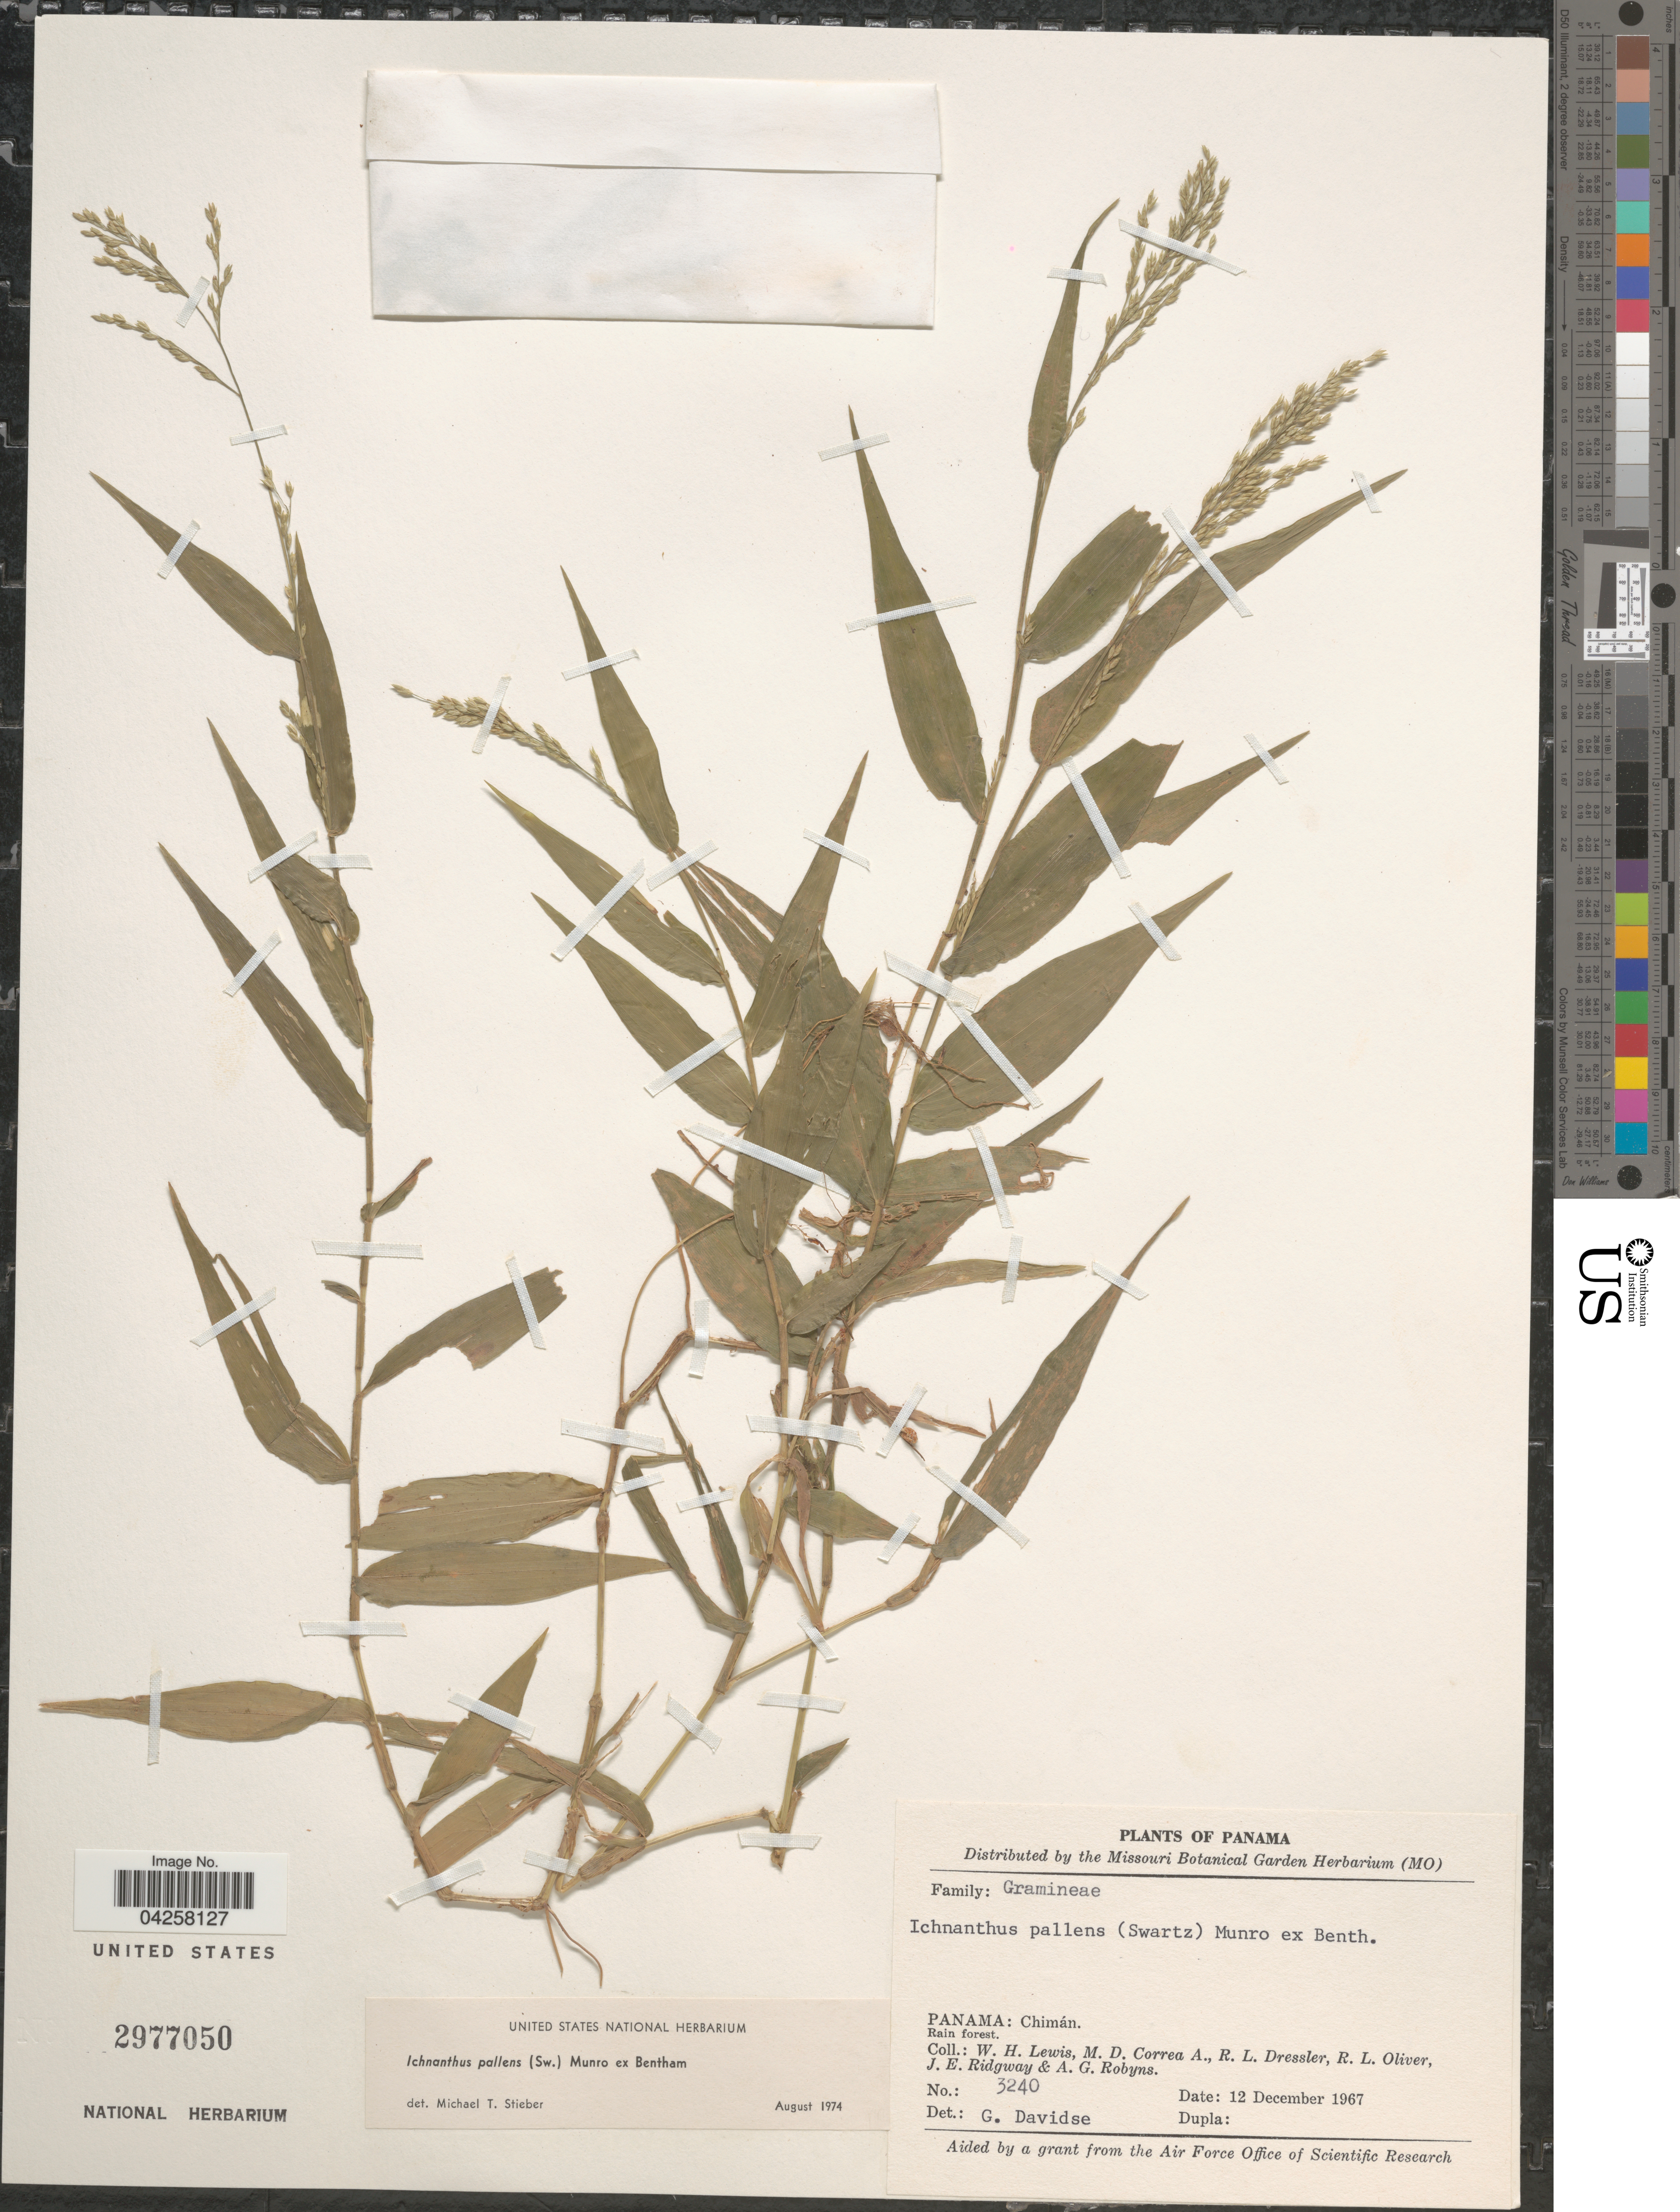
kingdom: Plantae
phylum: Tracheophyta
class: Liliopsida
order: Poales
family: Poaceae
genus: Ichnanthus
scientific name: Ichnanthus pallens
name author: (Sw.) Munro ex Benth.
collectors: W. H. Lewis, M. D. Corrêa-A., R. Dressler, R. Oliver & et al.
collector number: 3240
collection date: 1967-12-12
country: Panama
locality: Chimán.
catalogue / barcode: US 2977050